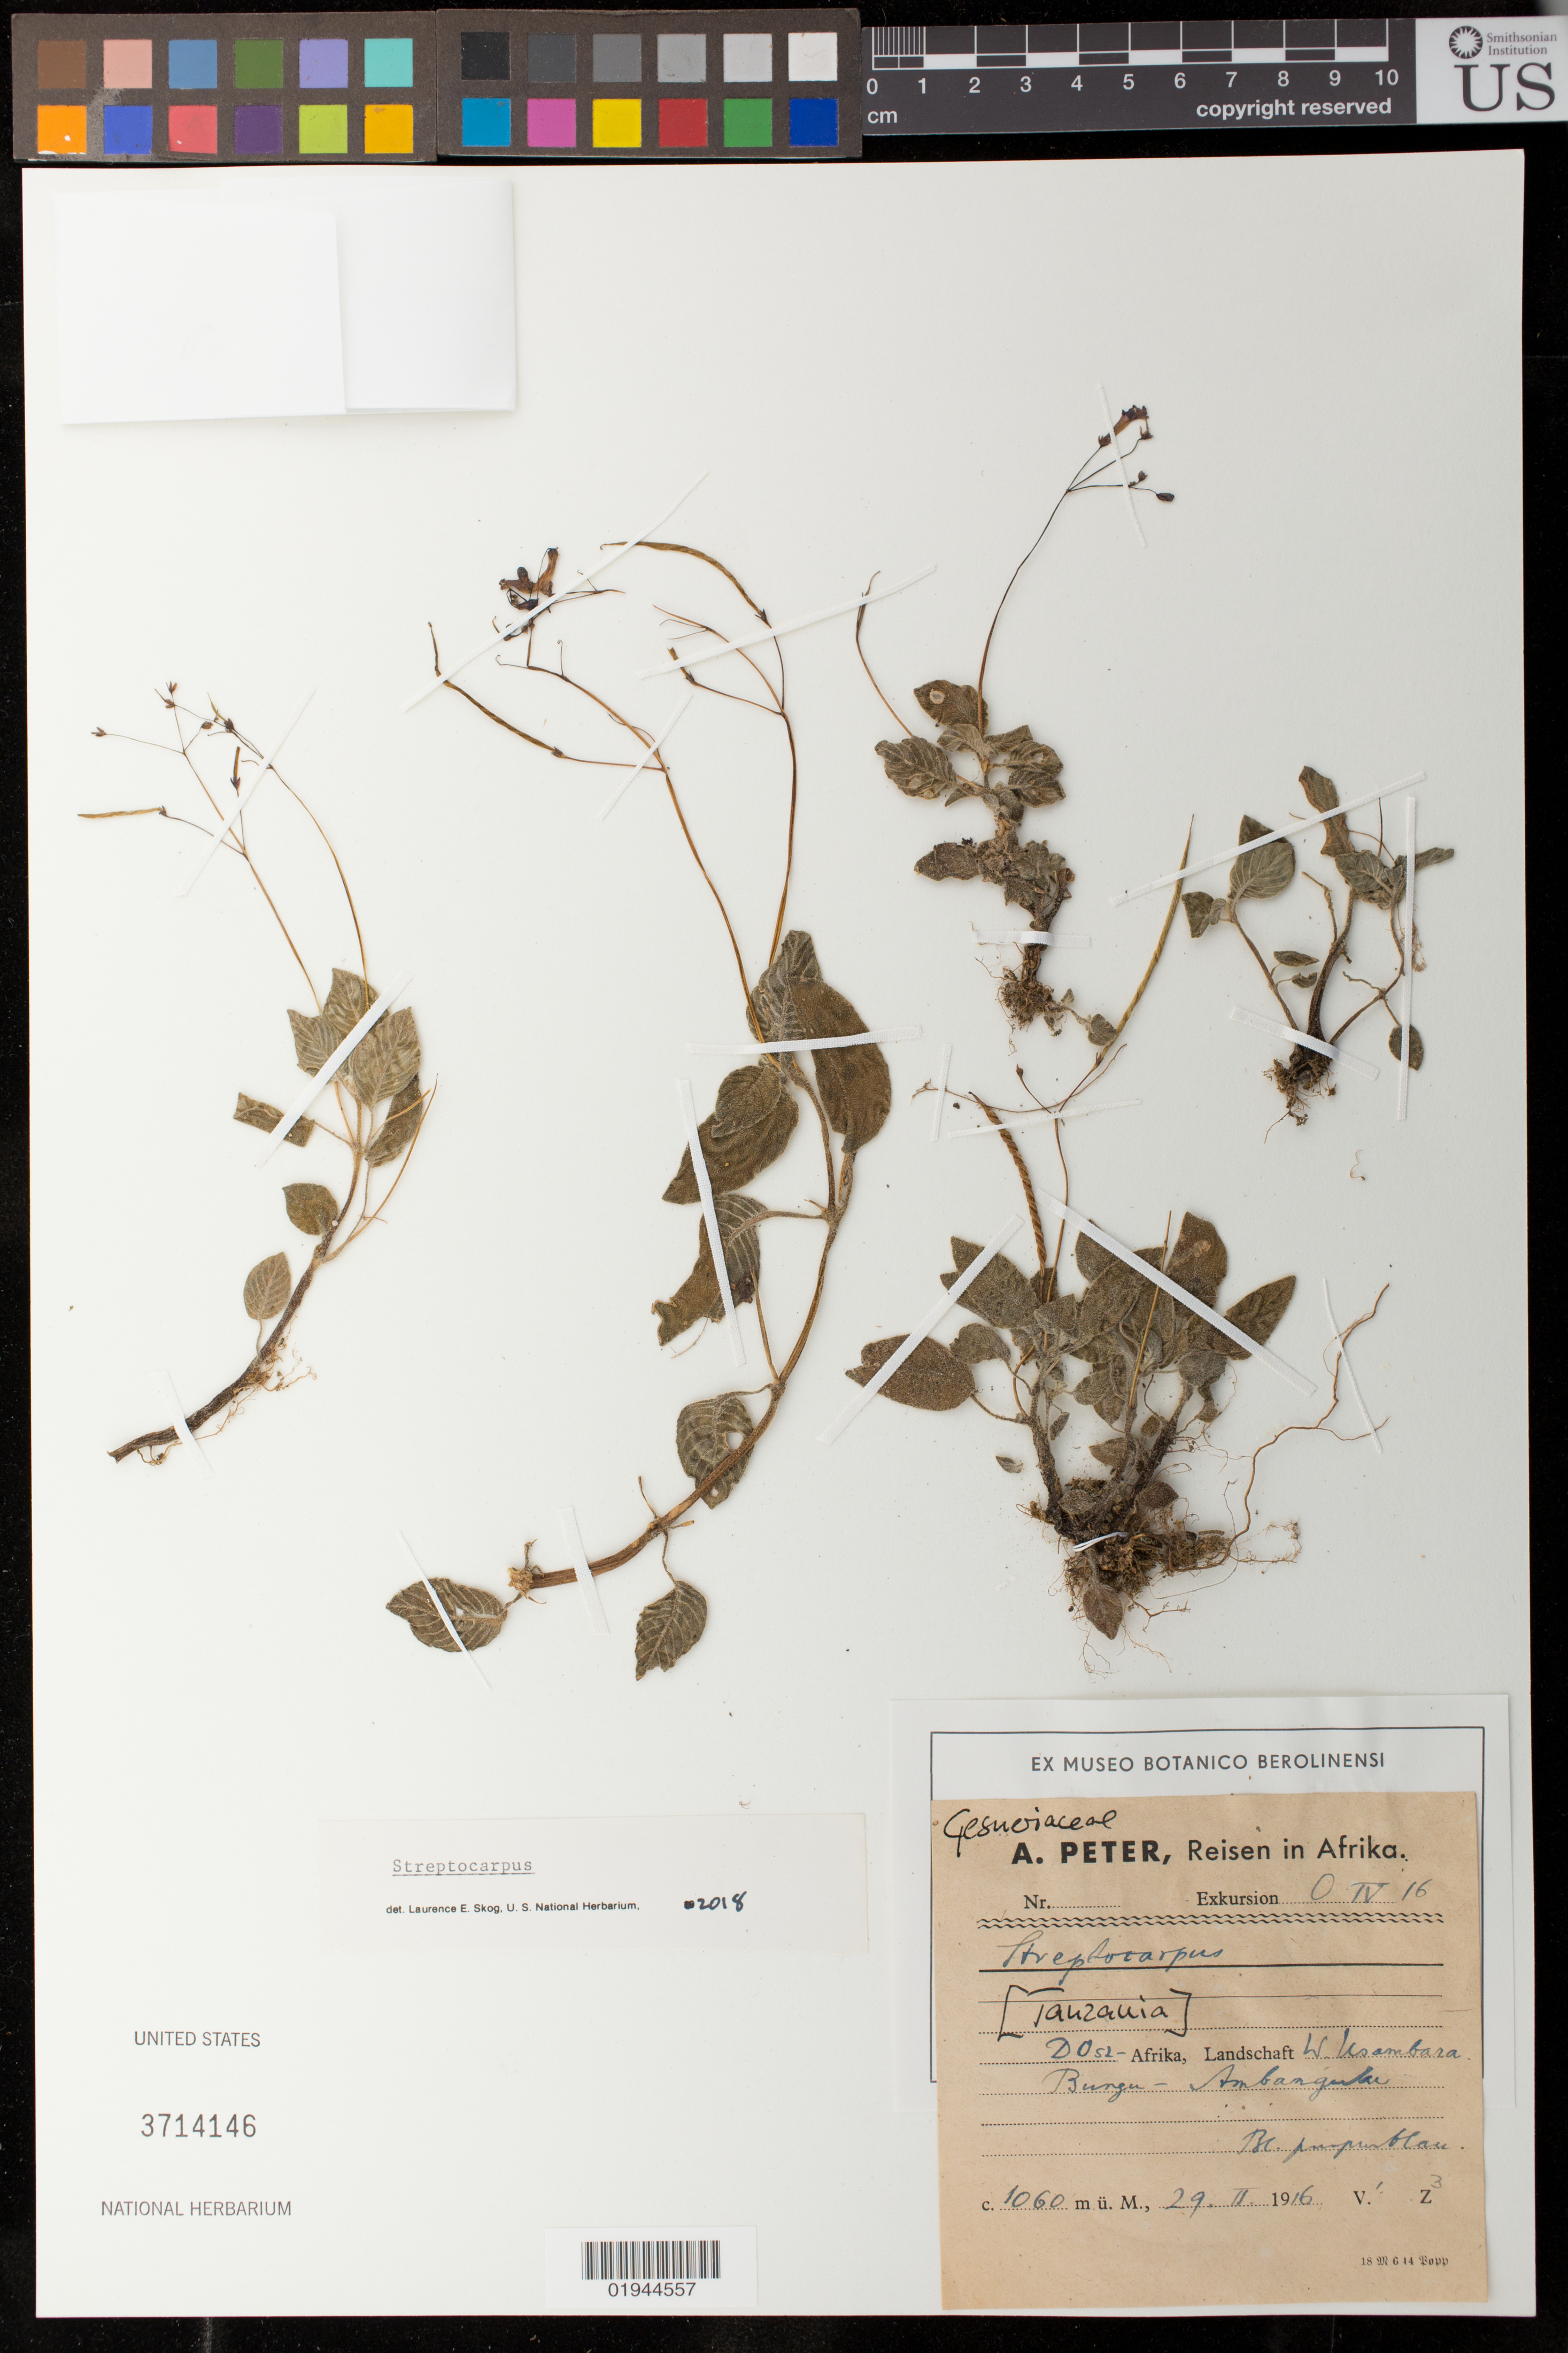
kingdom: Plantae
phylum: Tracheophyta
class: Magnoliopsida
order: Lamiales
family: Gesneriaceae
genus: Streptocarpus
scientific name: Streptocarpus sp.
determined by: Skog, Laurence E.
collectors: A. Peter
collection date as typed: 29.ii.1916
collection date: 1916-02-29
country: Tanzania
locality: D Ost-Afrika: Landschaft WUsambara.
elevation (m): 1060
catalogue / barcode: US 3714146